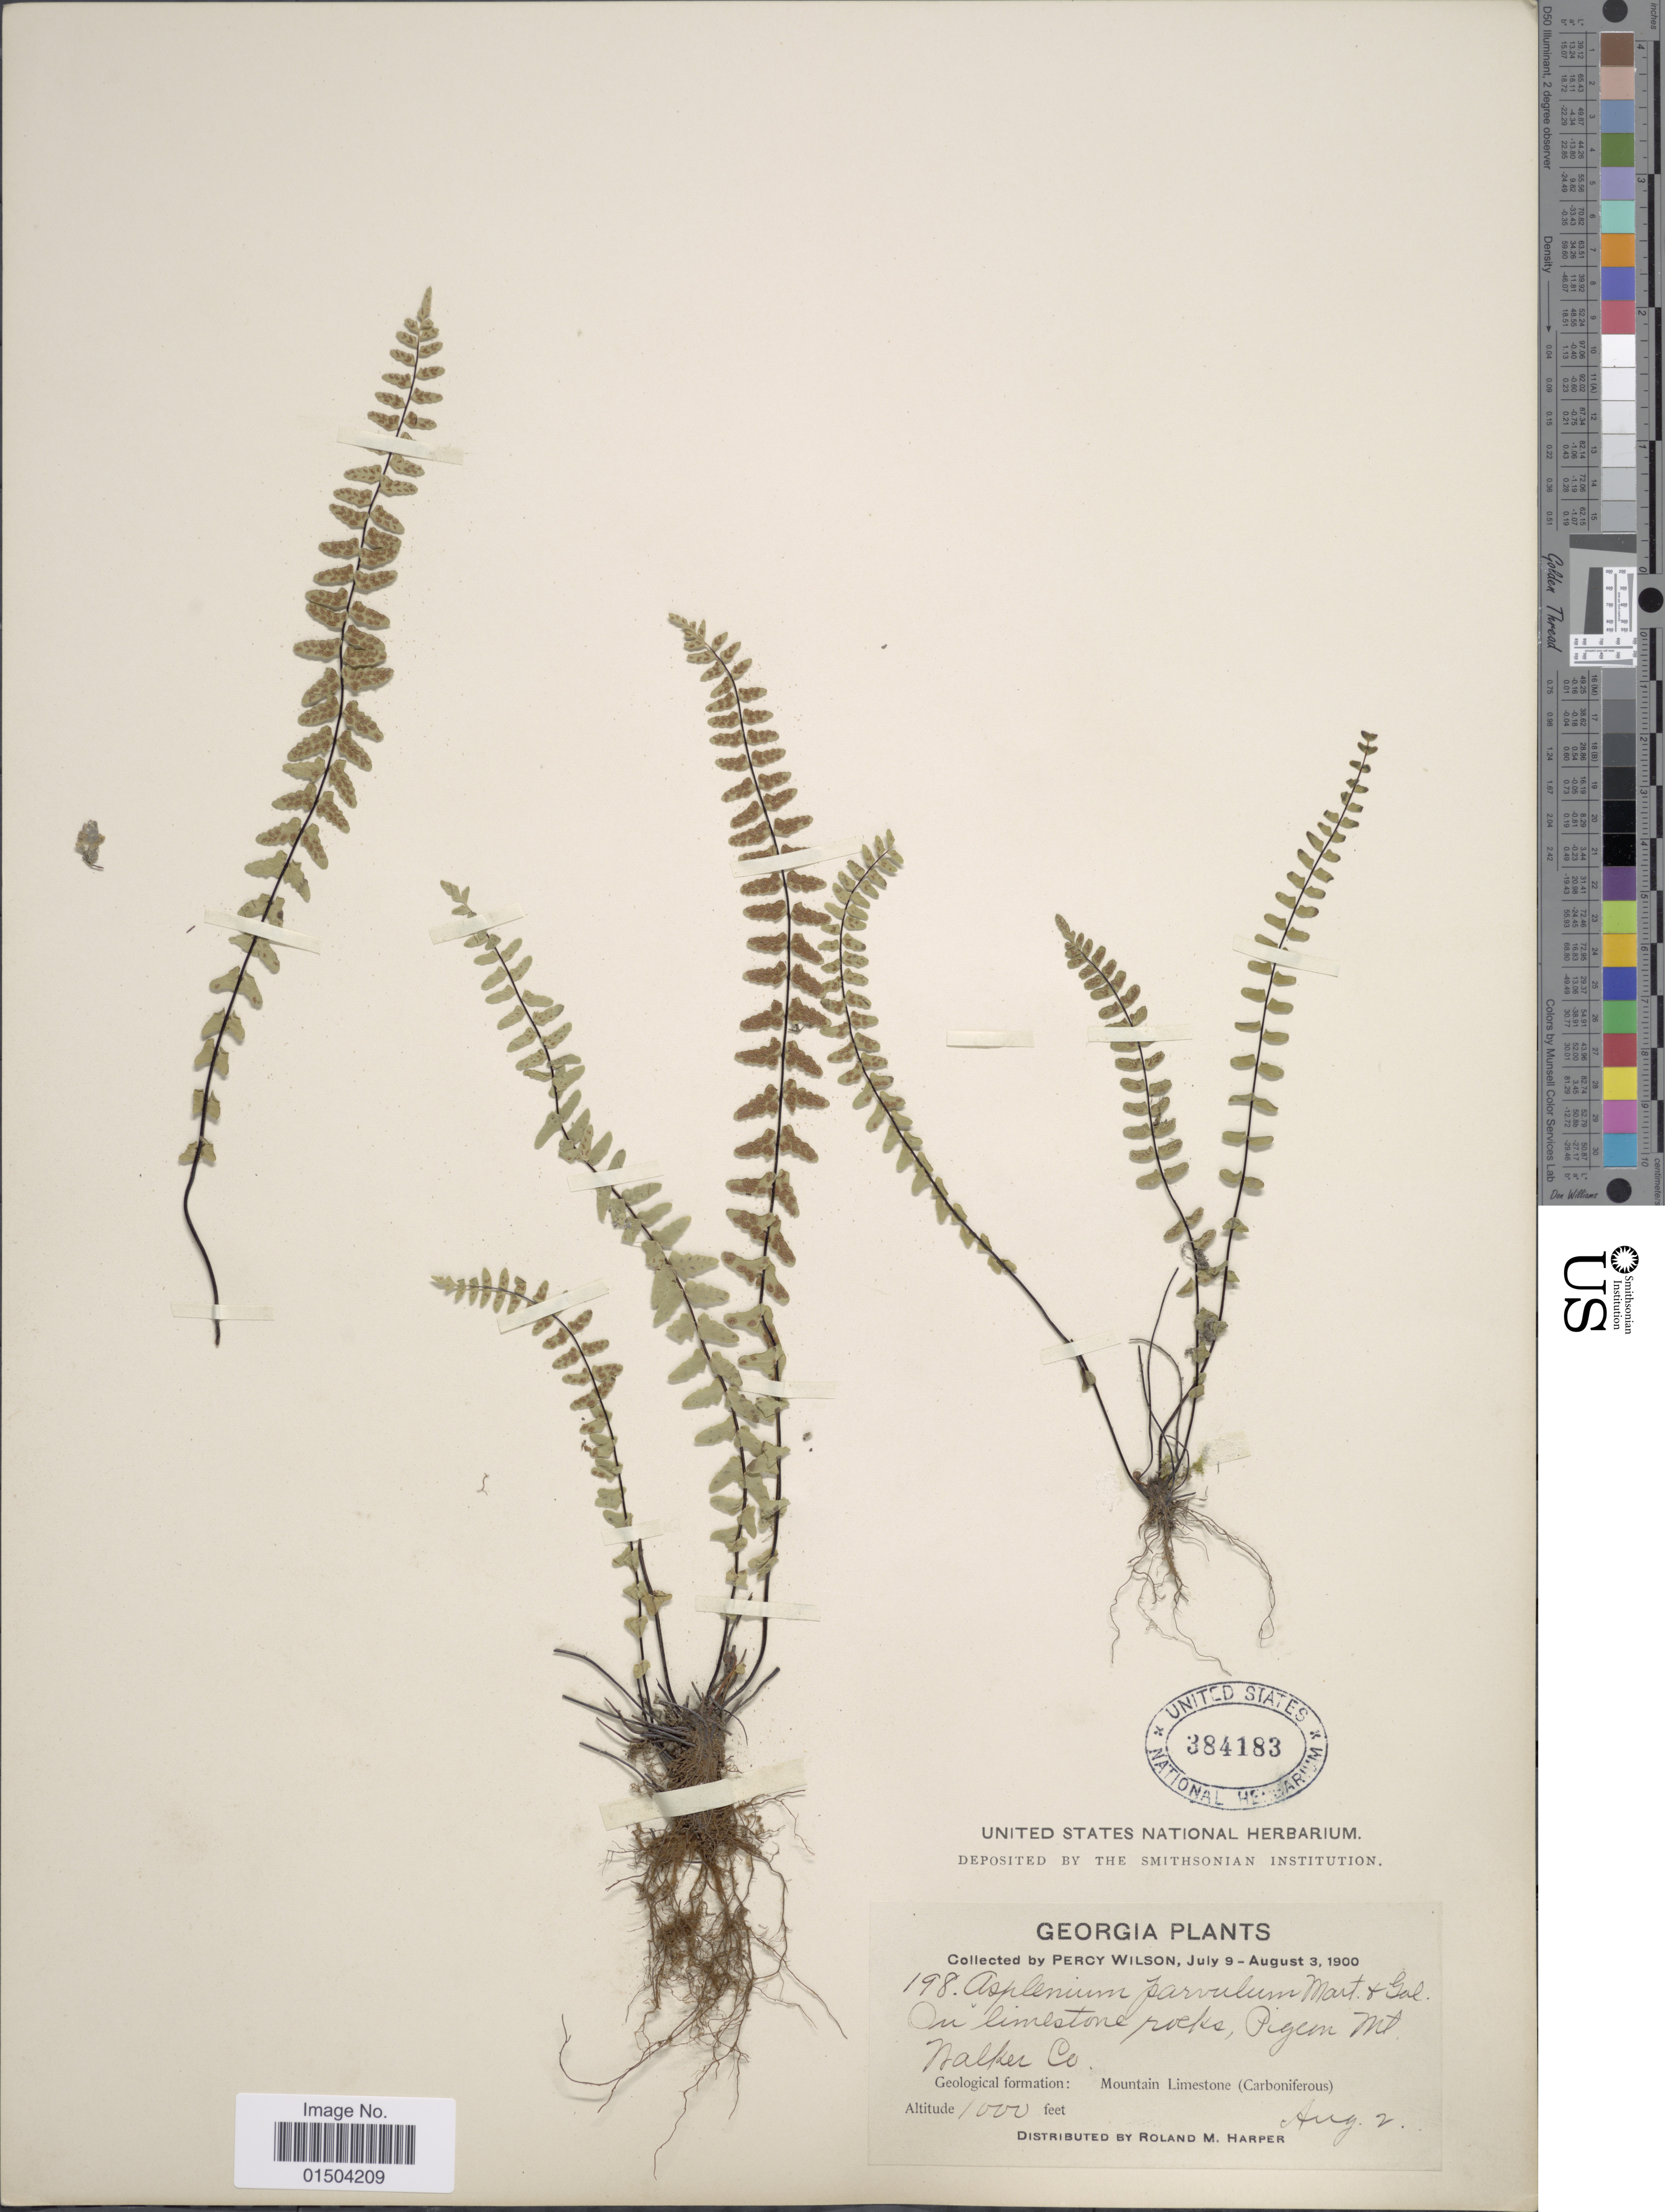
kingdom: Plantae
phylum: Tracheophyta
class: Polypodiopsida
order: Polypodiales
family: Aspleniaceae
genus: Asplenium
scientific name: Asplenium resiliens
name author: Kunze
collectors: P. Wilson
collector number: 198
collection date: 1900-08-02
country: United States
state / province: Georgia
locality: On limestone rocks, Pigeon Mt. Walker Co. Geological formation: Mountain Limestone (Carboniferous).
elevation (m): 305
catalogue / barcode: US 384183